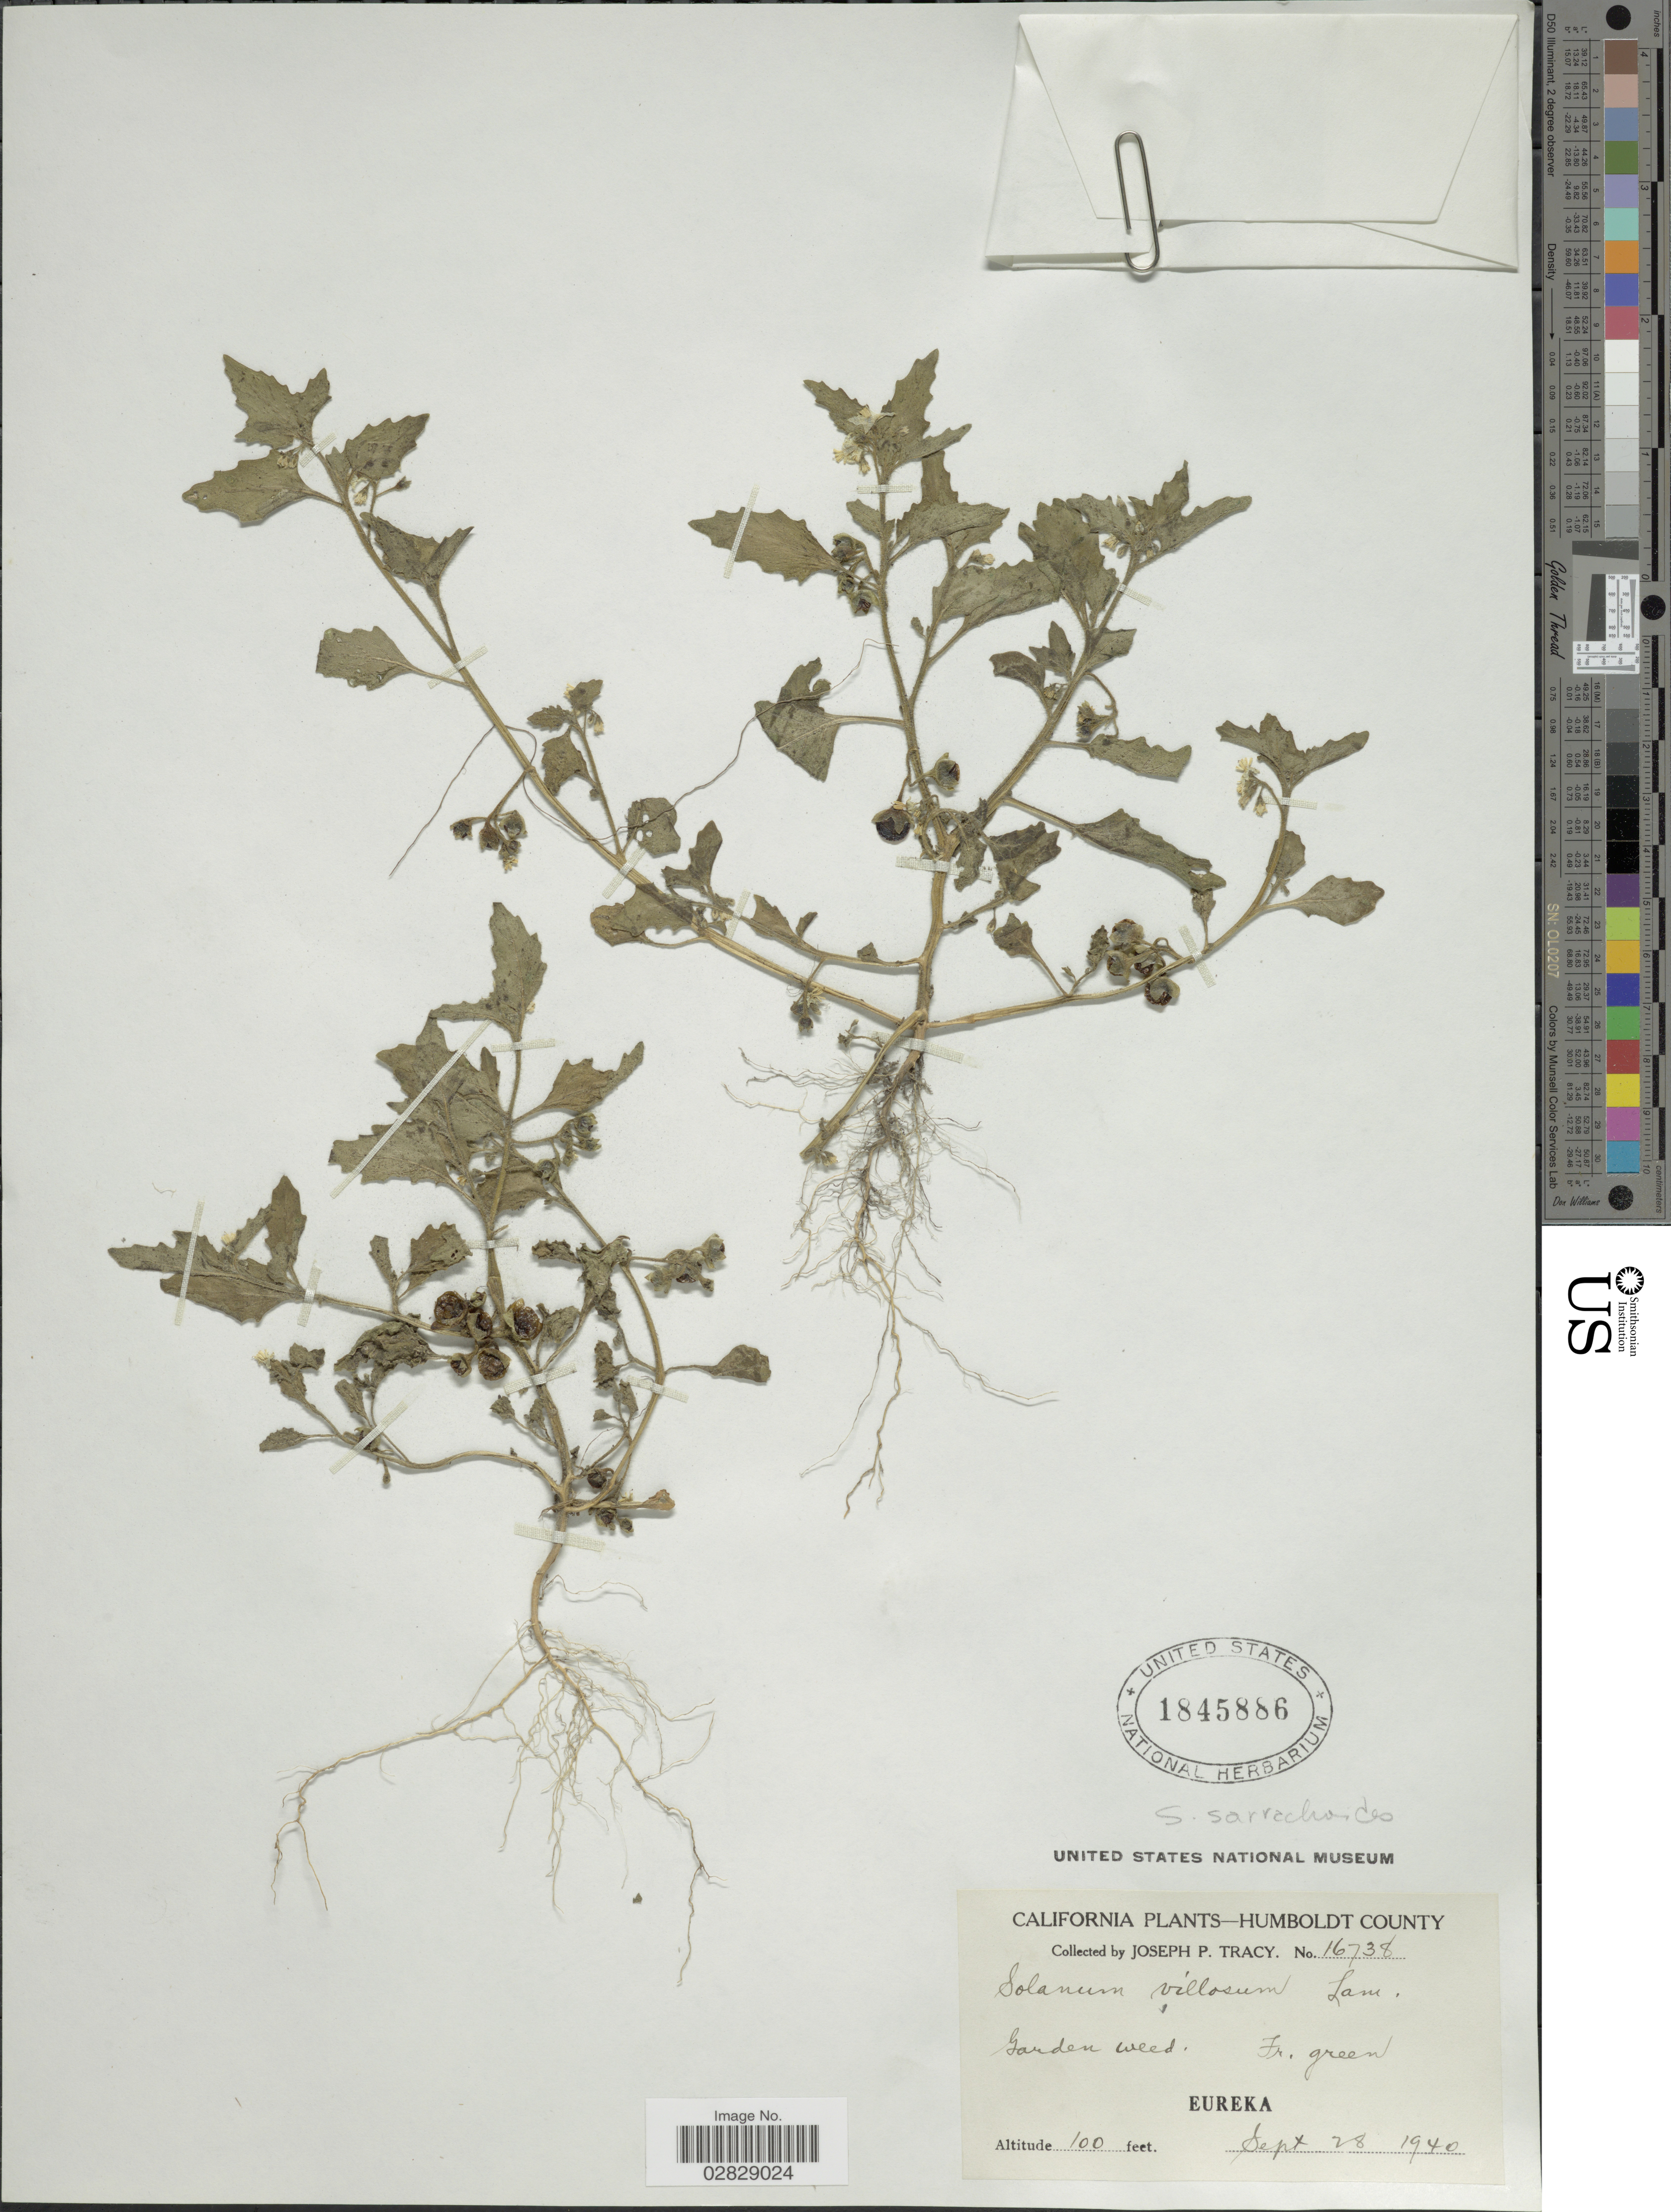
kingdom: Plantae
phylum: Tracheophyta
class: Magnoliopsida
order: Solanales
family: Solanaceae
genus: Solanum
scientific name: Solanum sarachoides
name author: Sendt.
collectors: J. Tracy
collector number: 16738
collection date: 1940-09-28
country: United States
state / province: California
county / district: Humboldt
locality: Humboldt County. Eureka.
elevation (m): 30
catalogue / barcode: US 1845886